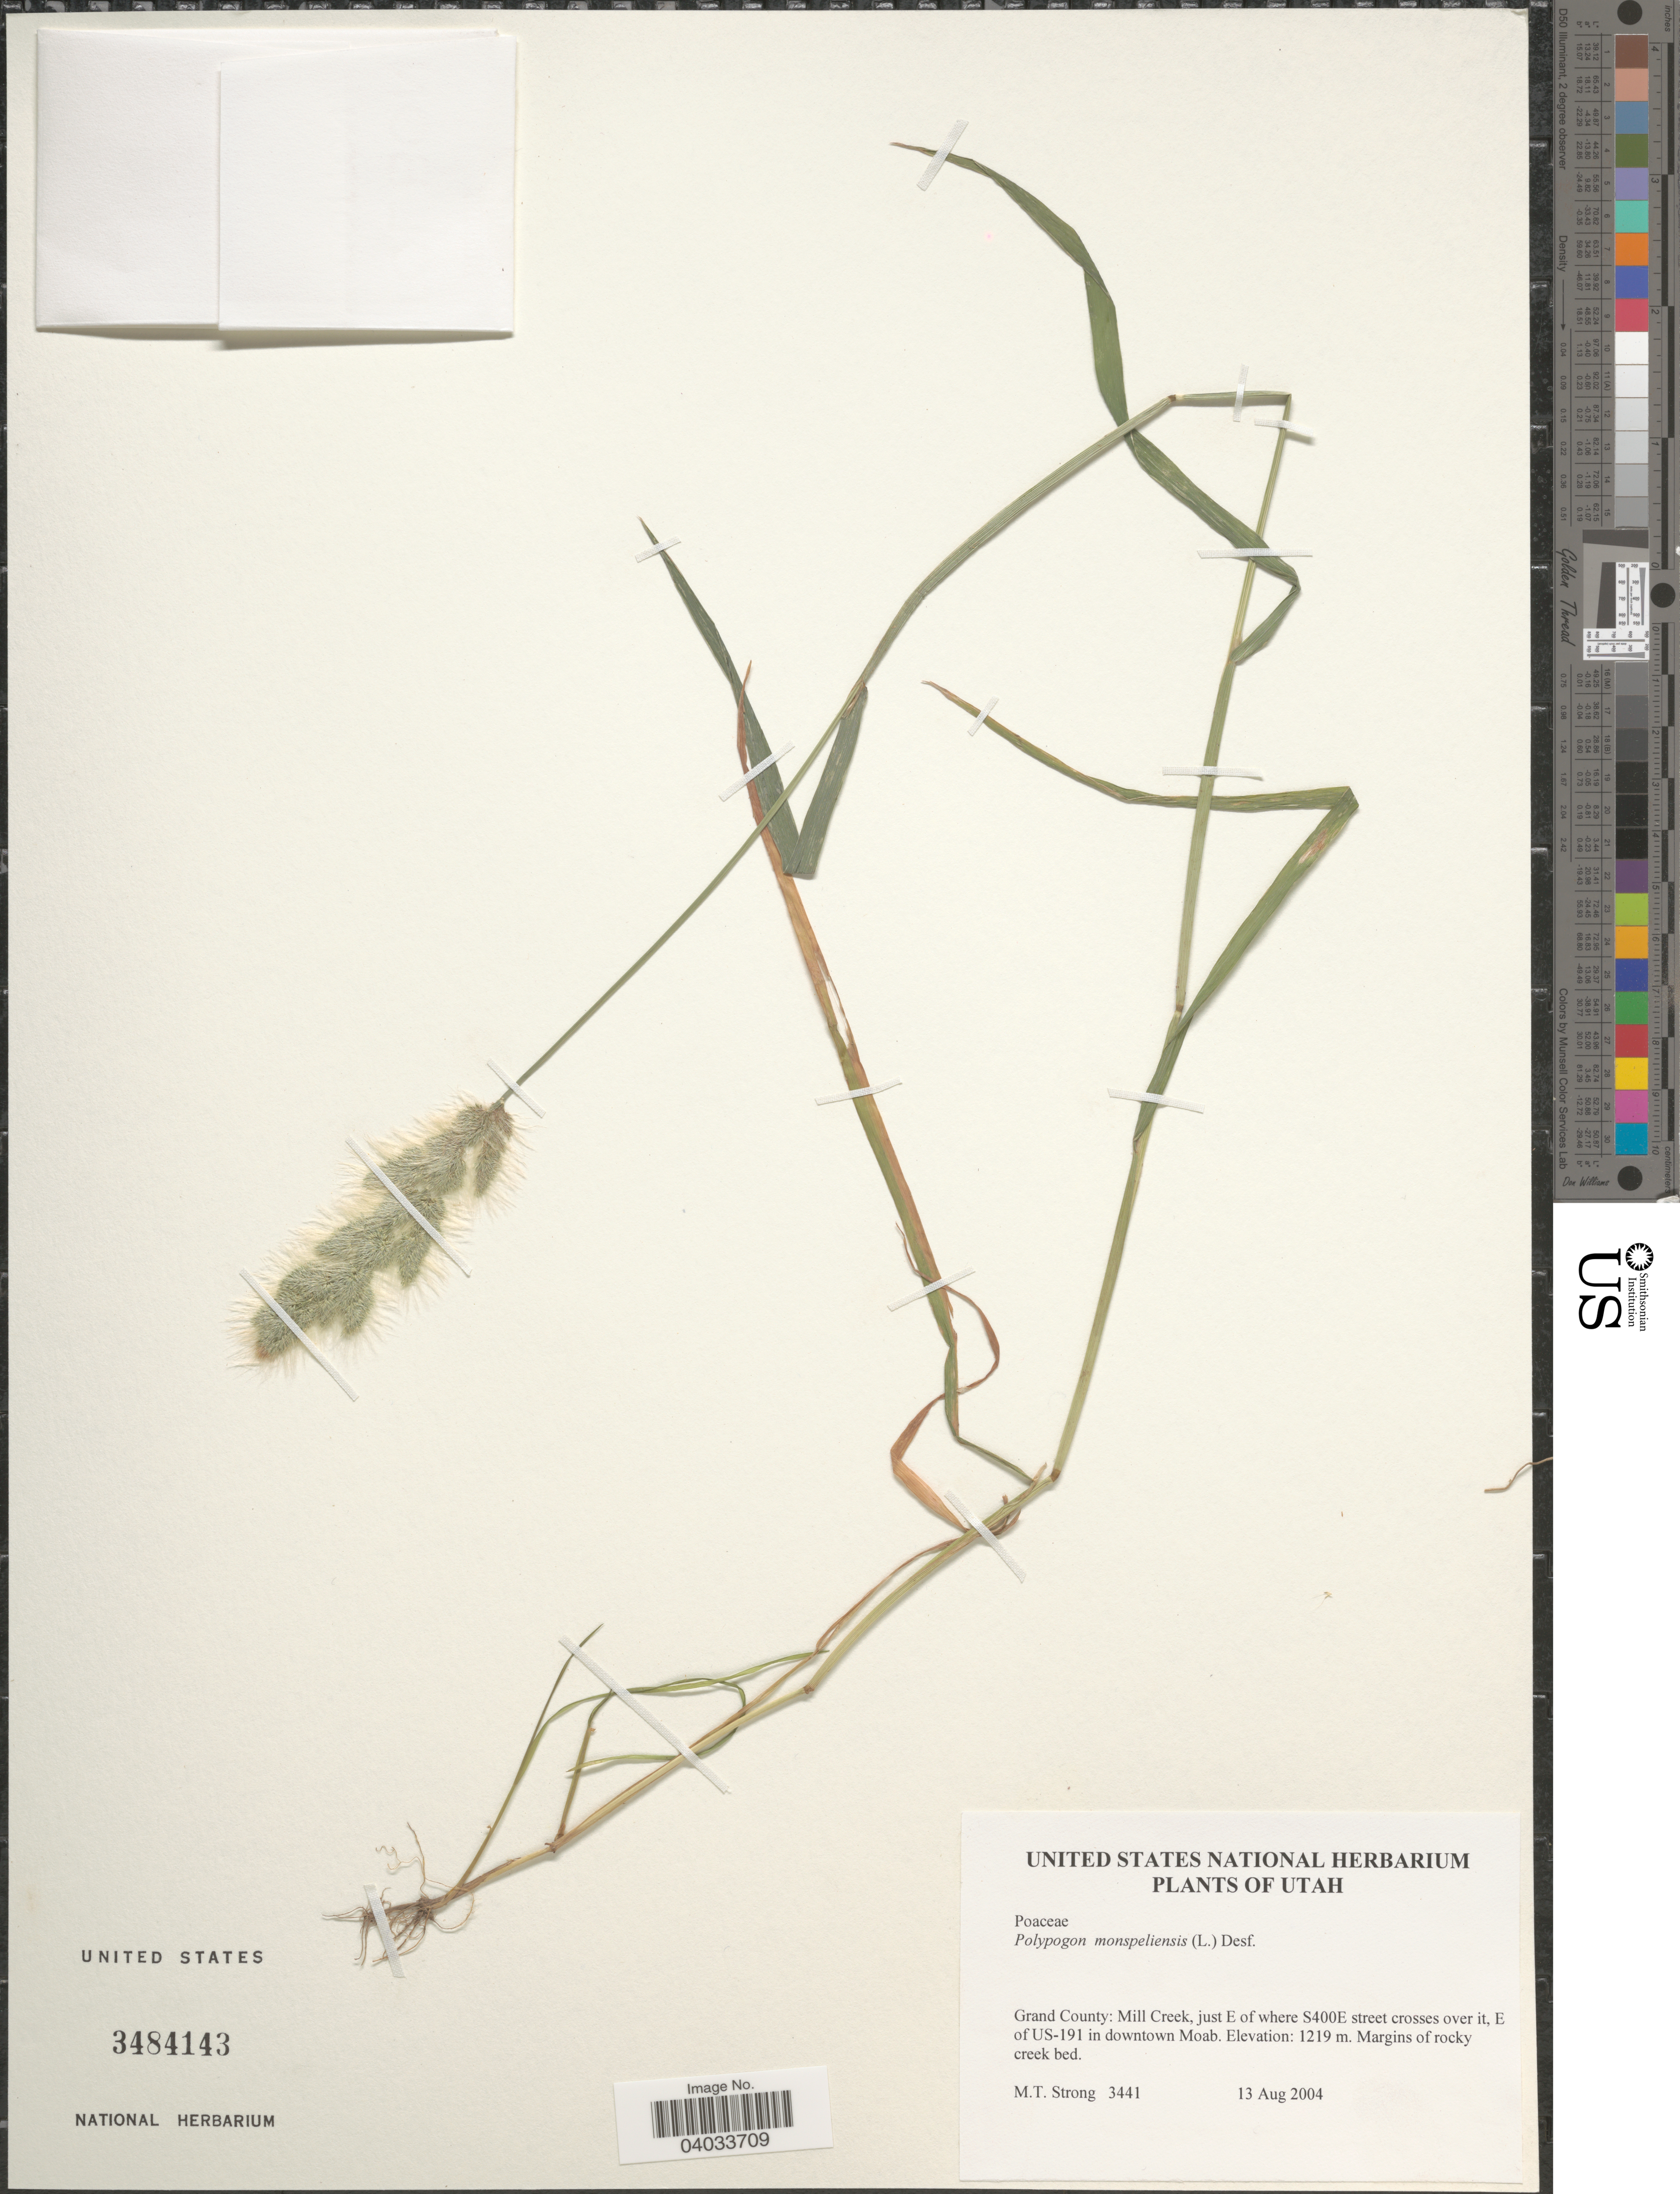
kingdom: Plantae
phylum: Tracheophyta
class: Liliopsida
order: Poales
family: Poaceae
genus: Polypogon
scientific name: Polypogon monspeliensis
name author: (L.) Desf.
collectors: M. T. Strong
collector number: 3441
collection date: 2004-08-13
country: United States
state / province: Utah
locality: Grand County: Mill Creek, just E of where S400E street crosses over it, E of US-191 in downtown Moab. Margins of rocky creek bed.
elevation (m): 1219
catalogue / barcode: US 3484143